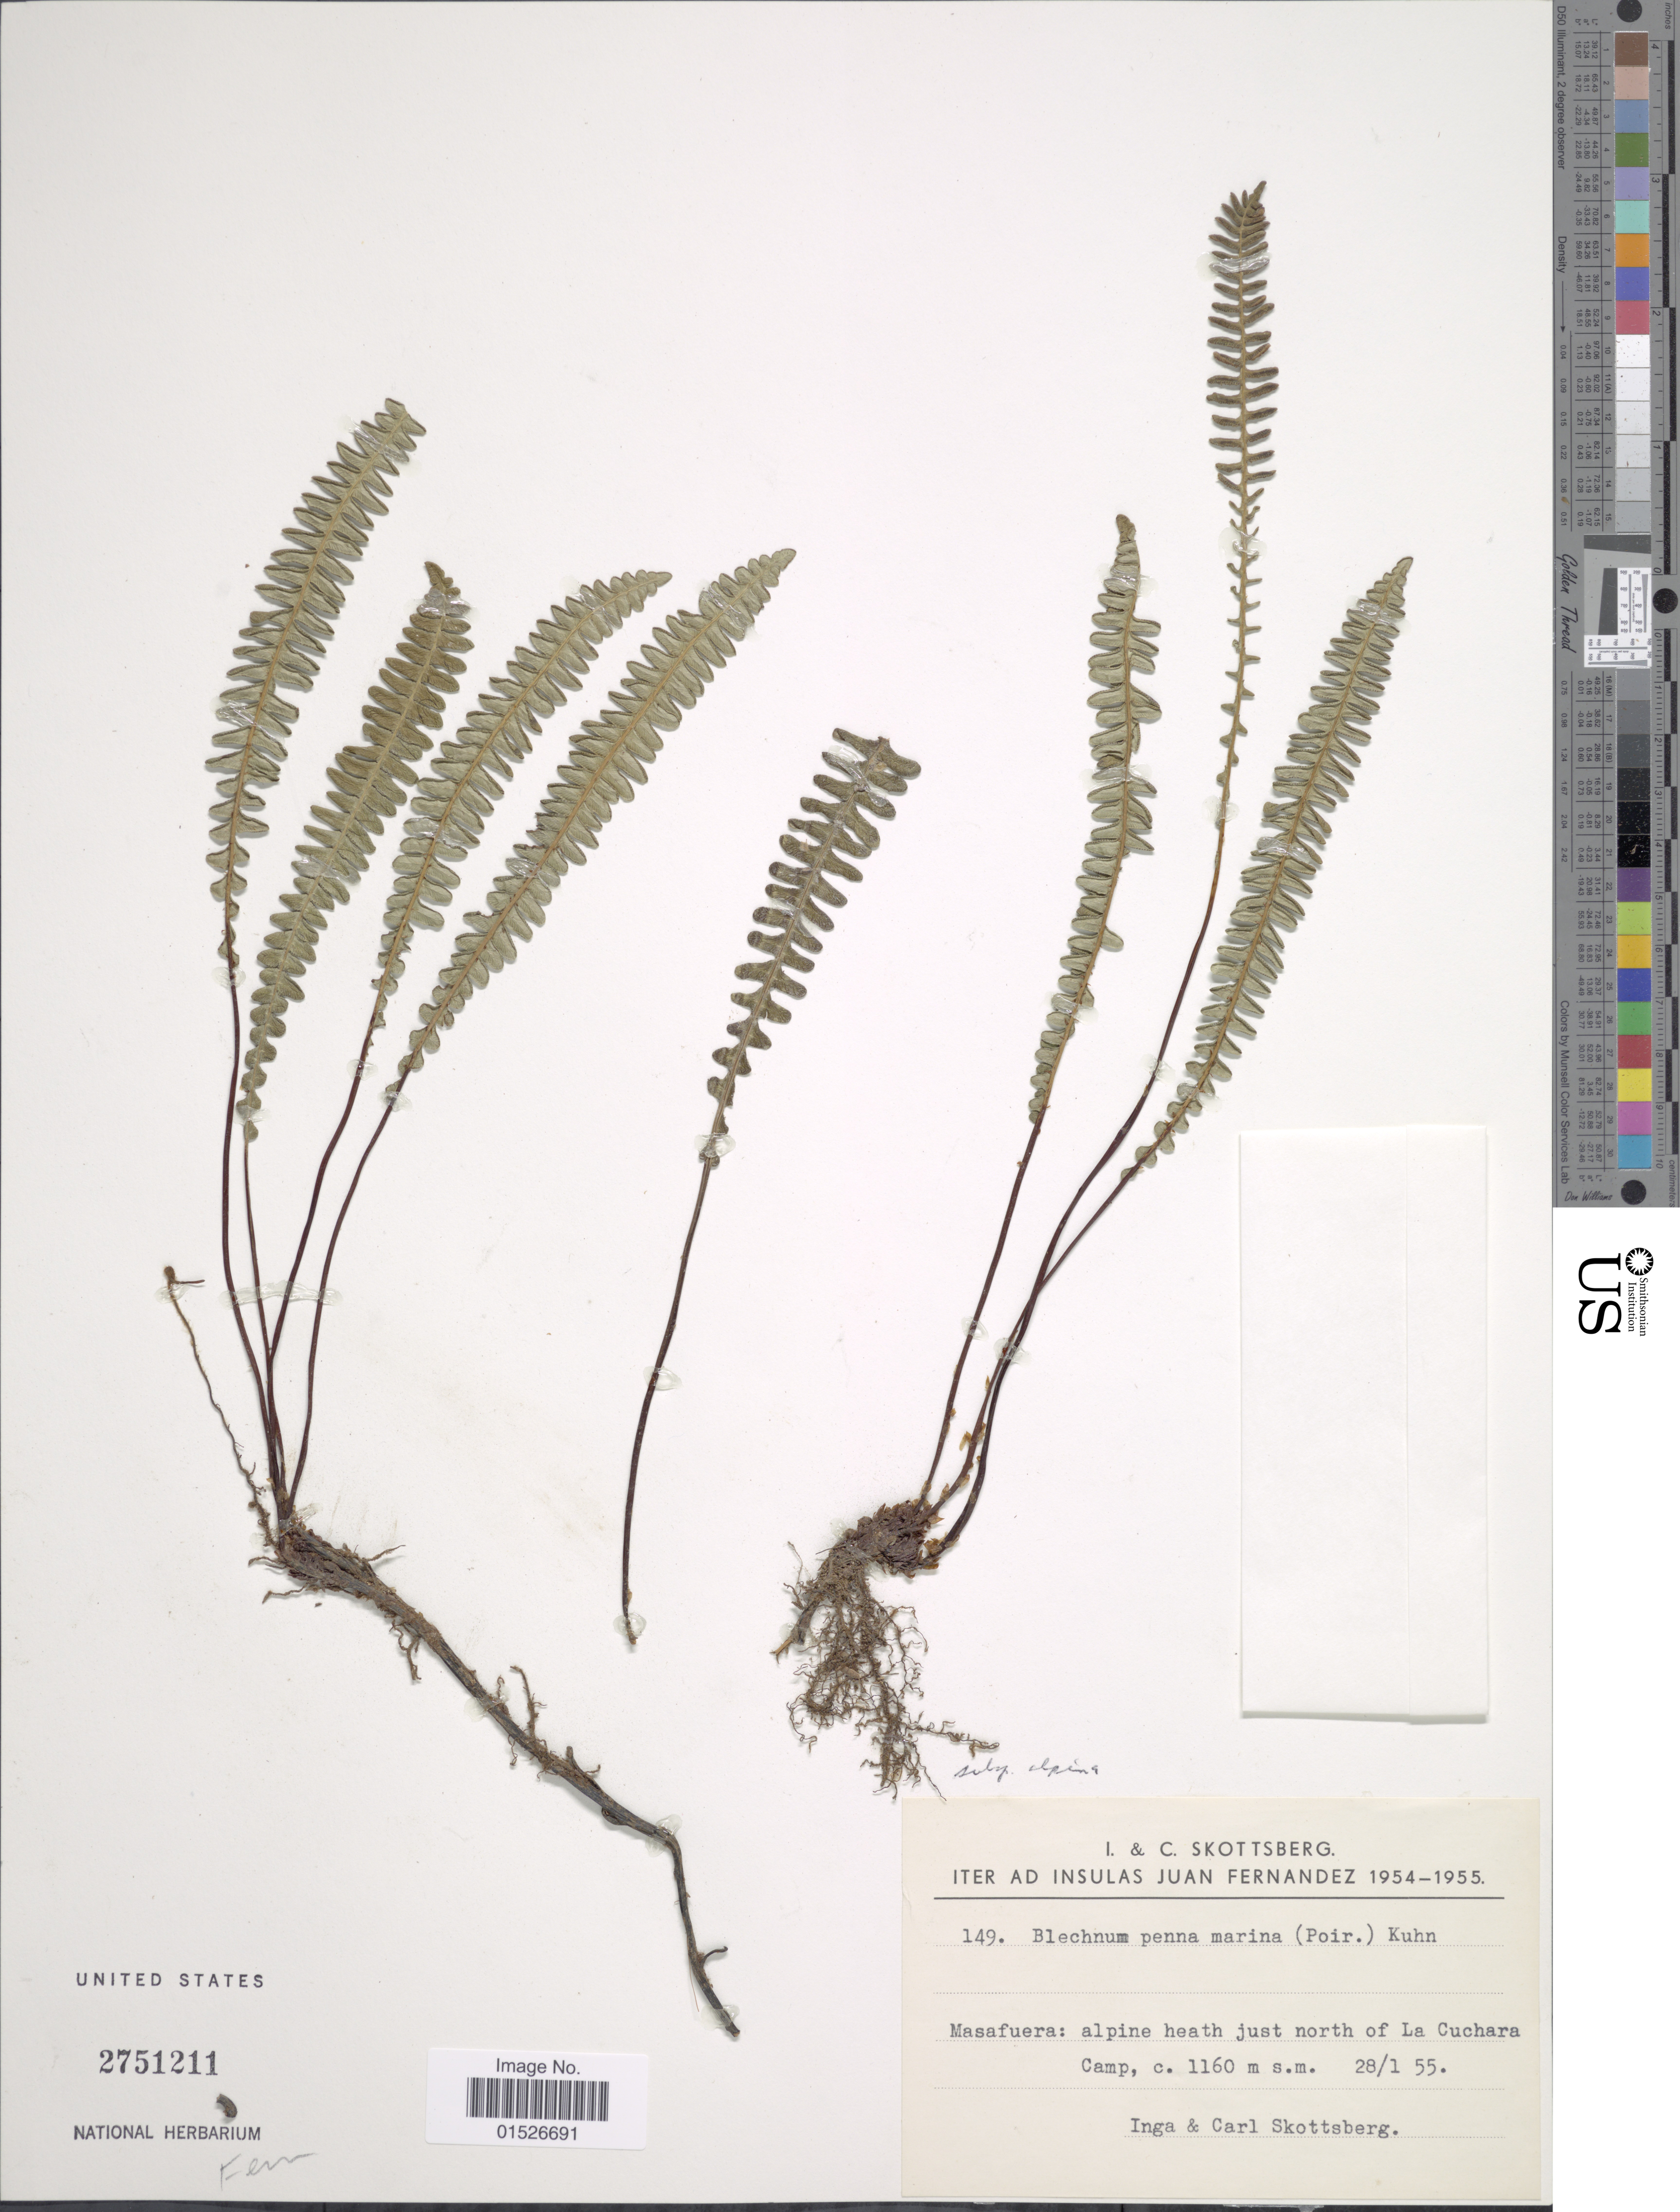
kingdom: Plantae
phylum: Tracheophyta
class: Polypodiopsida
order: Polypodiales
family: Blechnaceae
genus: Blechnum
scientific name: Blechnum penna-marina subsp. alpina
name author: T.C. Chambers & P. A. Farrant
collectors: I. Skottsberg & C. Skottsberg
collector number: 149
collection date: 1955-01-28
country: Chile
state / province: Valparaíso (V)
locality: Masafuera: alpine heath just north of La Cuchara Camp. Juan Fernandez.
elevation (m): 1160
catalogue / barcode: US 2751211